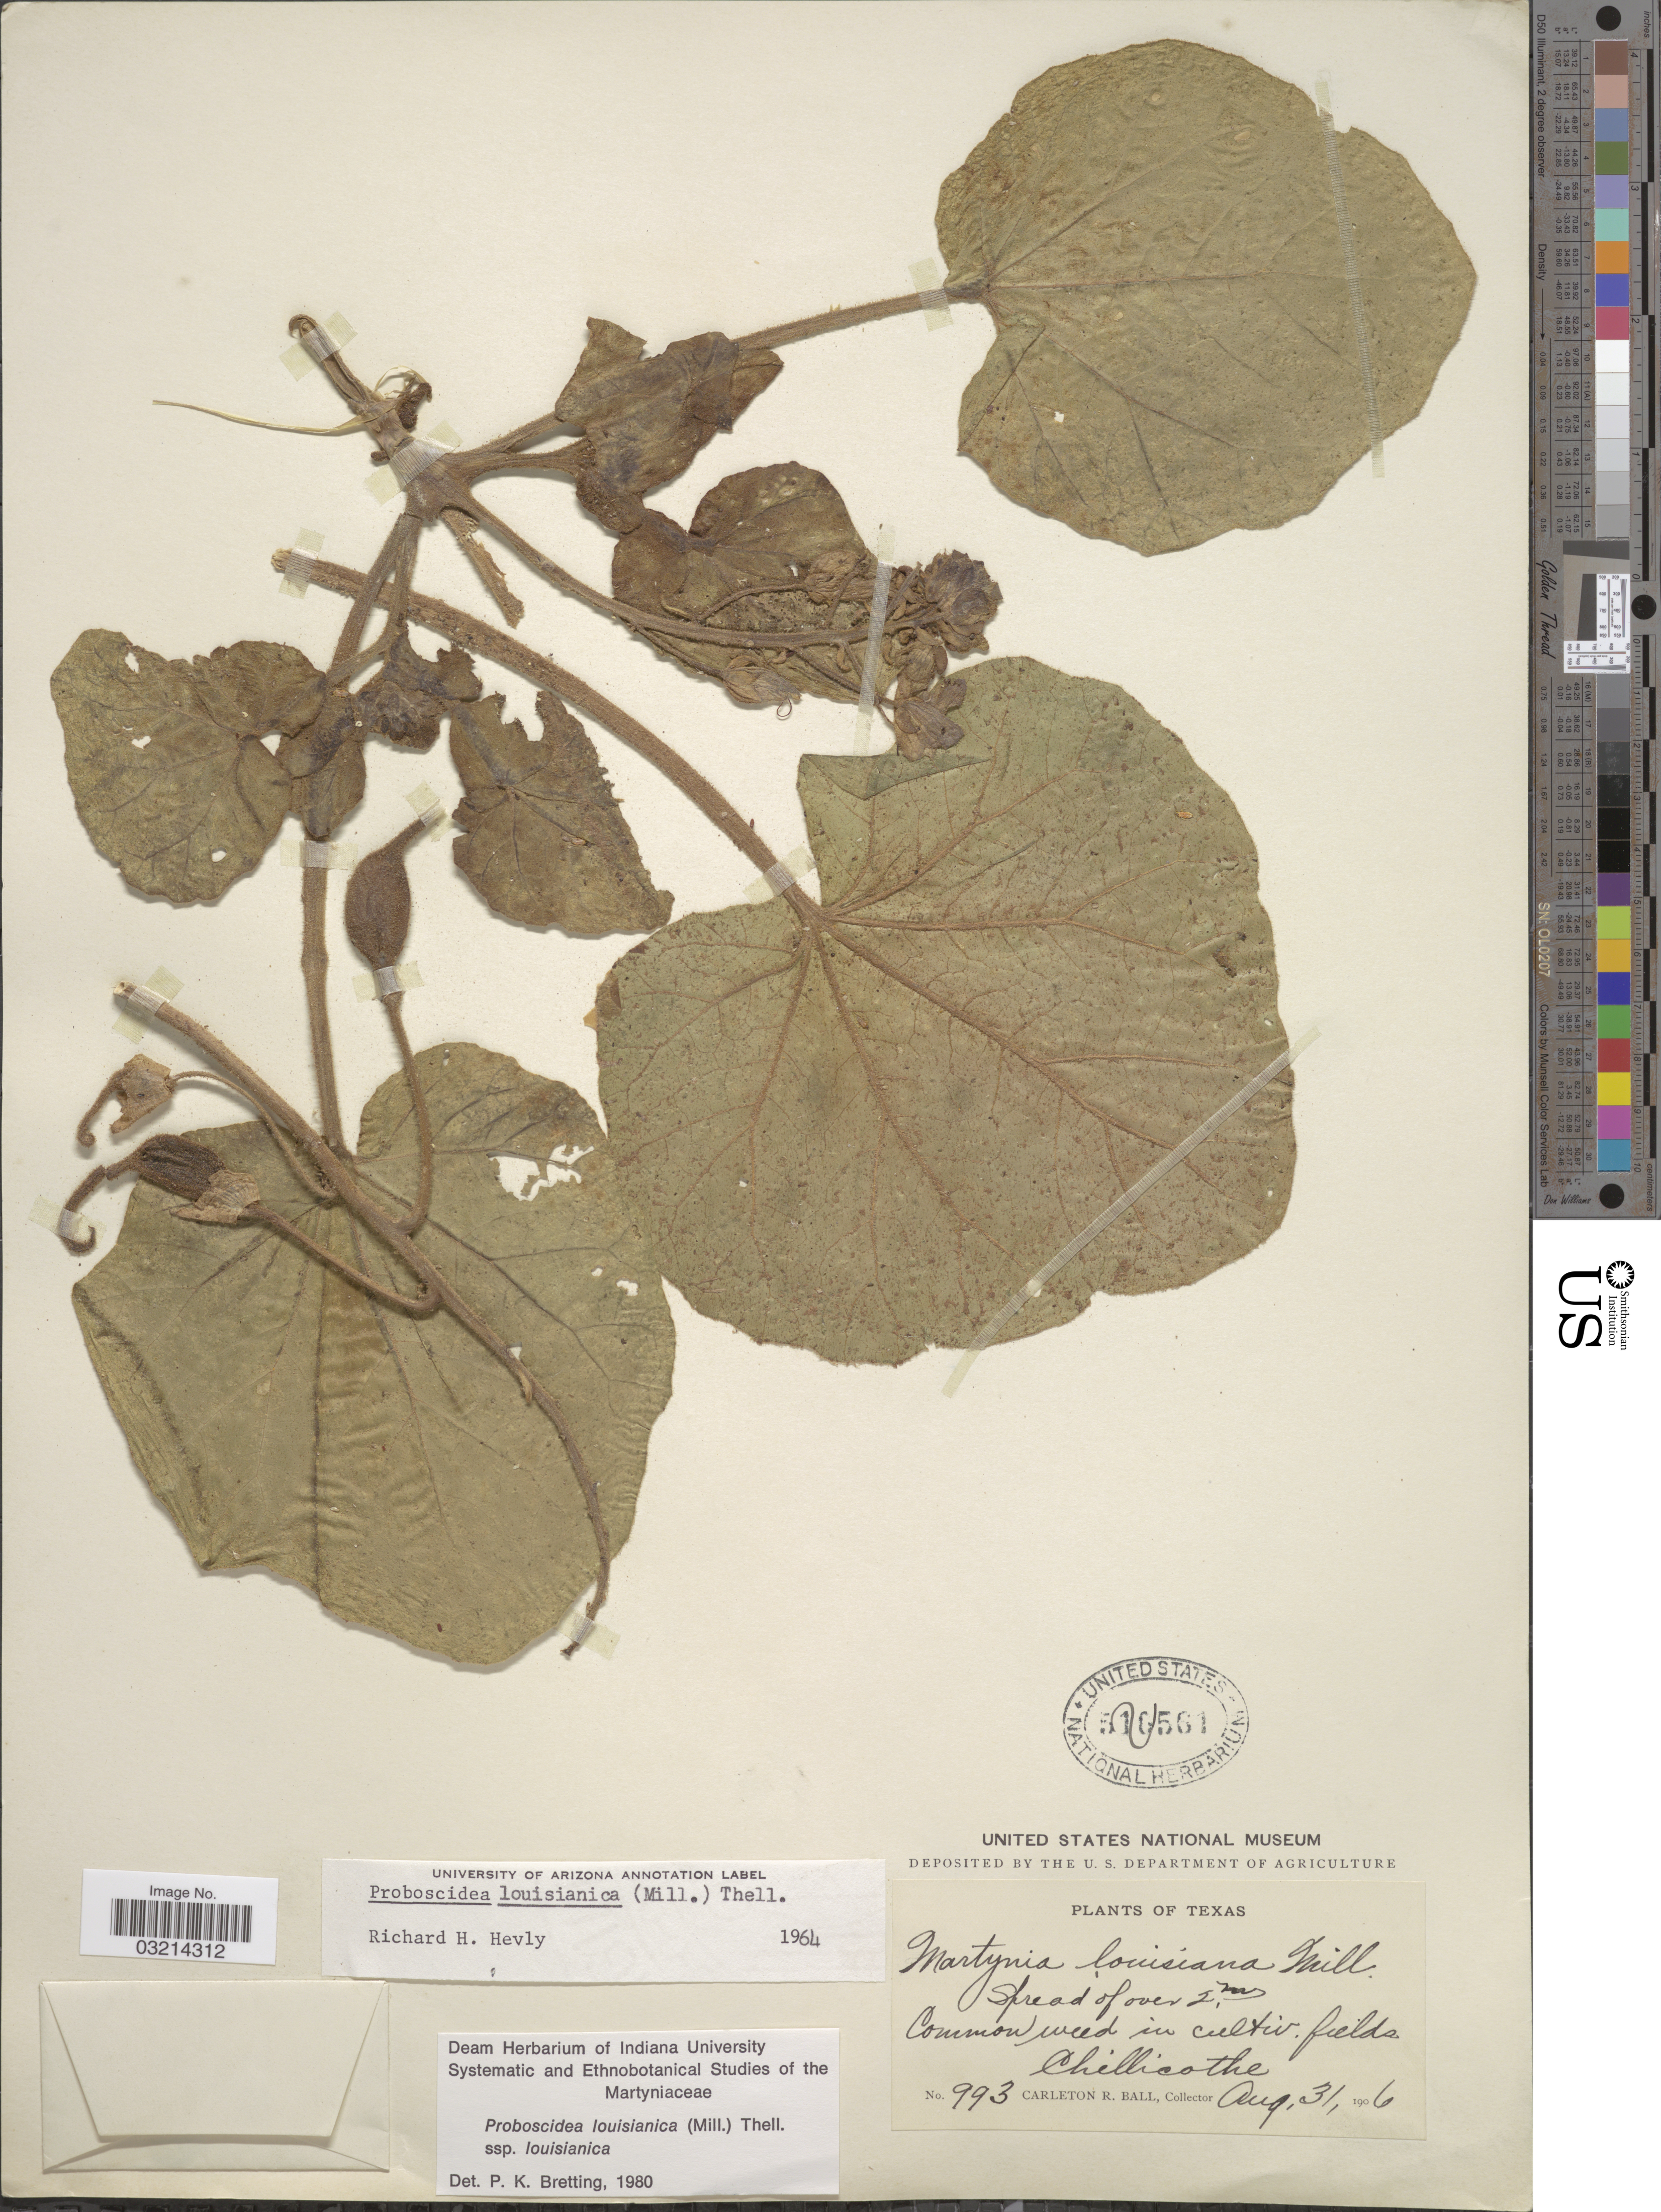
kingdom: Plantae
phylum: Tracheophyta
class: Magnoliopsida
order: Lamiales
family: Martyniaceae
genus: Proboscidea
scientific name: Proboscidea louisianica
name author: Thell.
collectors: C. R. Ball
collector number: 993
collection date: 1906-08-31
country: United States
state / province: Texas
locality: Chillicothe.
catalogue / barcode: US 516561